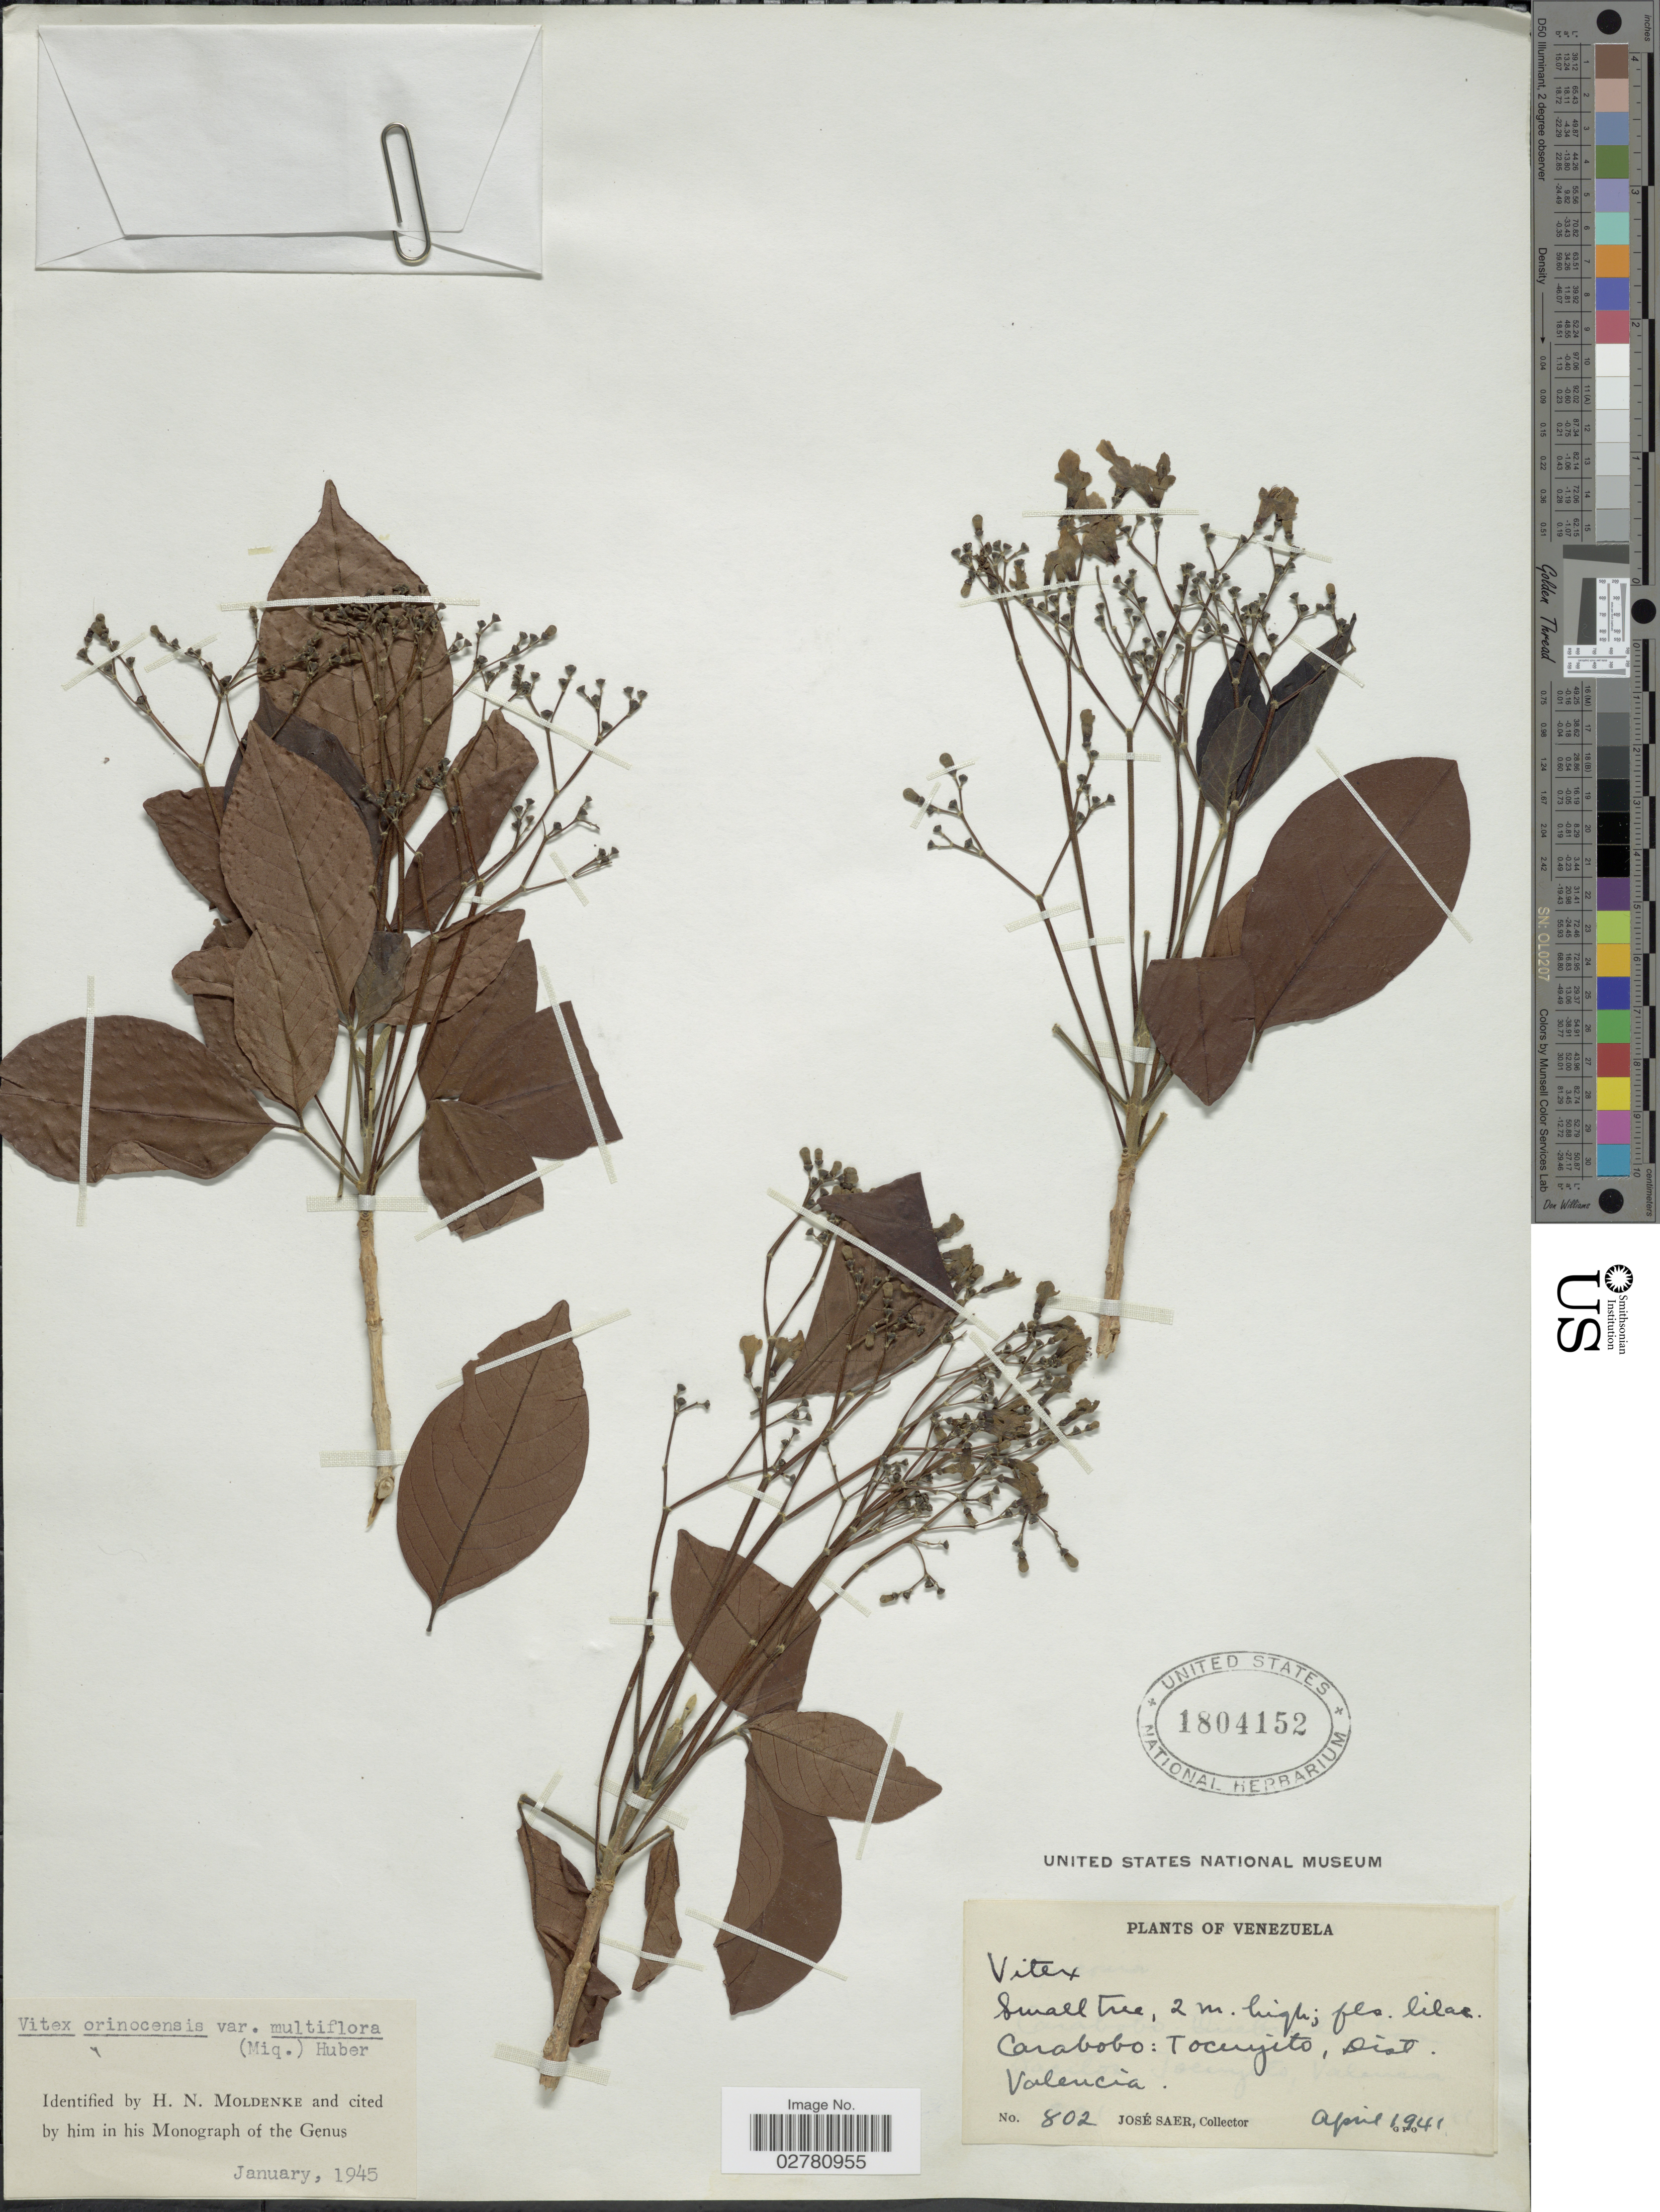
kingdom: Plantae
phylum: Tracheophyta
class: Magnoliopsida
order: Lamiales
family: Lamiaceae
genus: Vitex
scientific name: Vitex orinocensis var. multiflora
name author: (Miq.) Huber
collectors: J. Saer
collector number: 802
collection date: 1941-04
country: Venezuela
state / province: Carabobo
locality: Carabobo: Tocuyito, Dist. Valencia.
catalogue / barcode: US 1804152